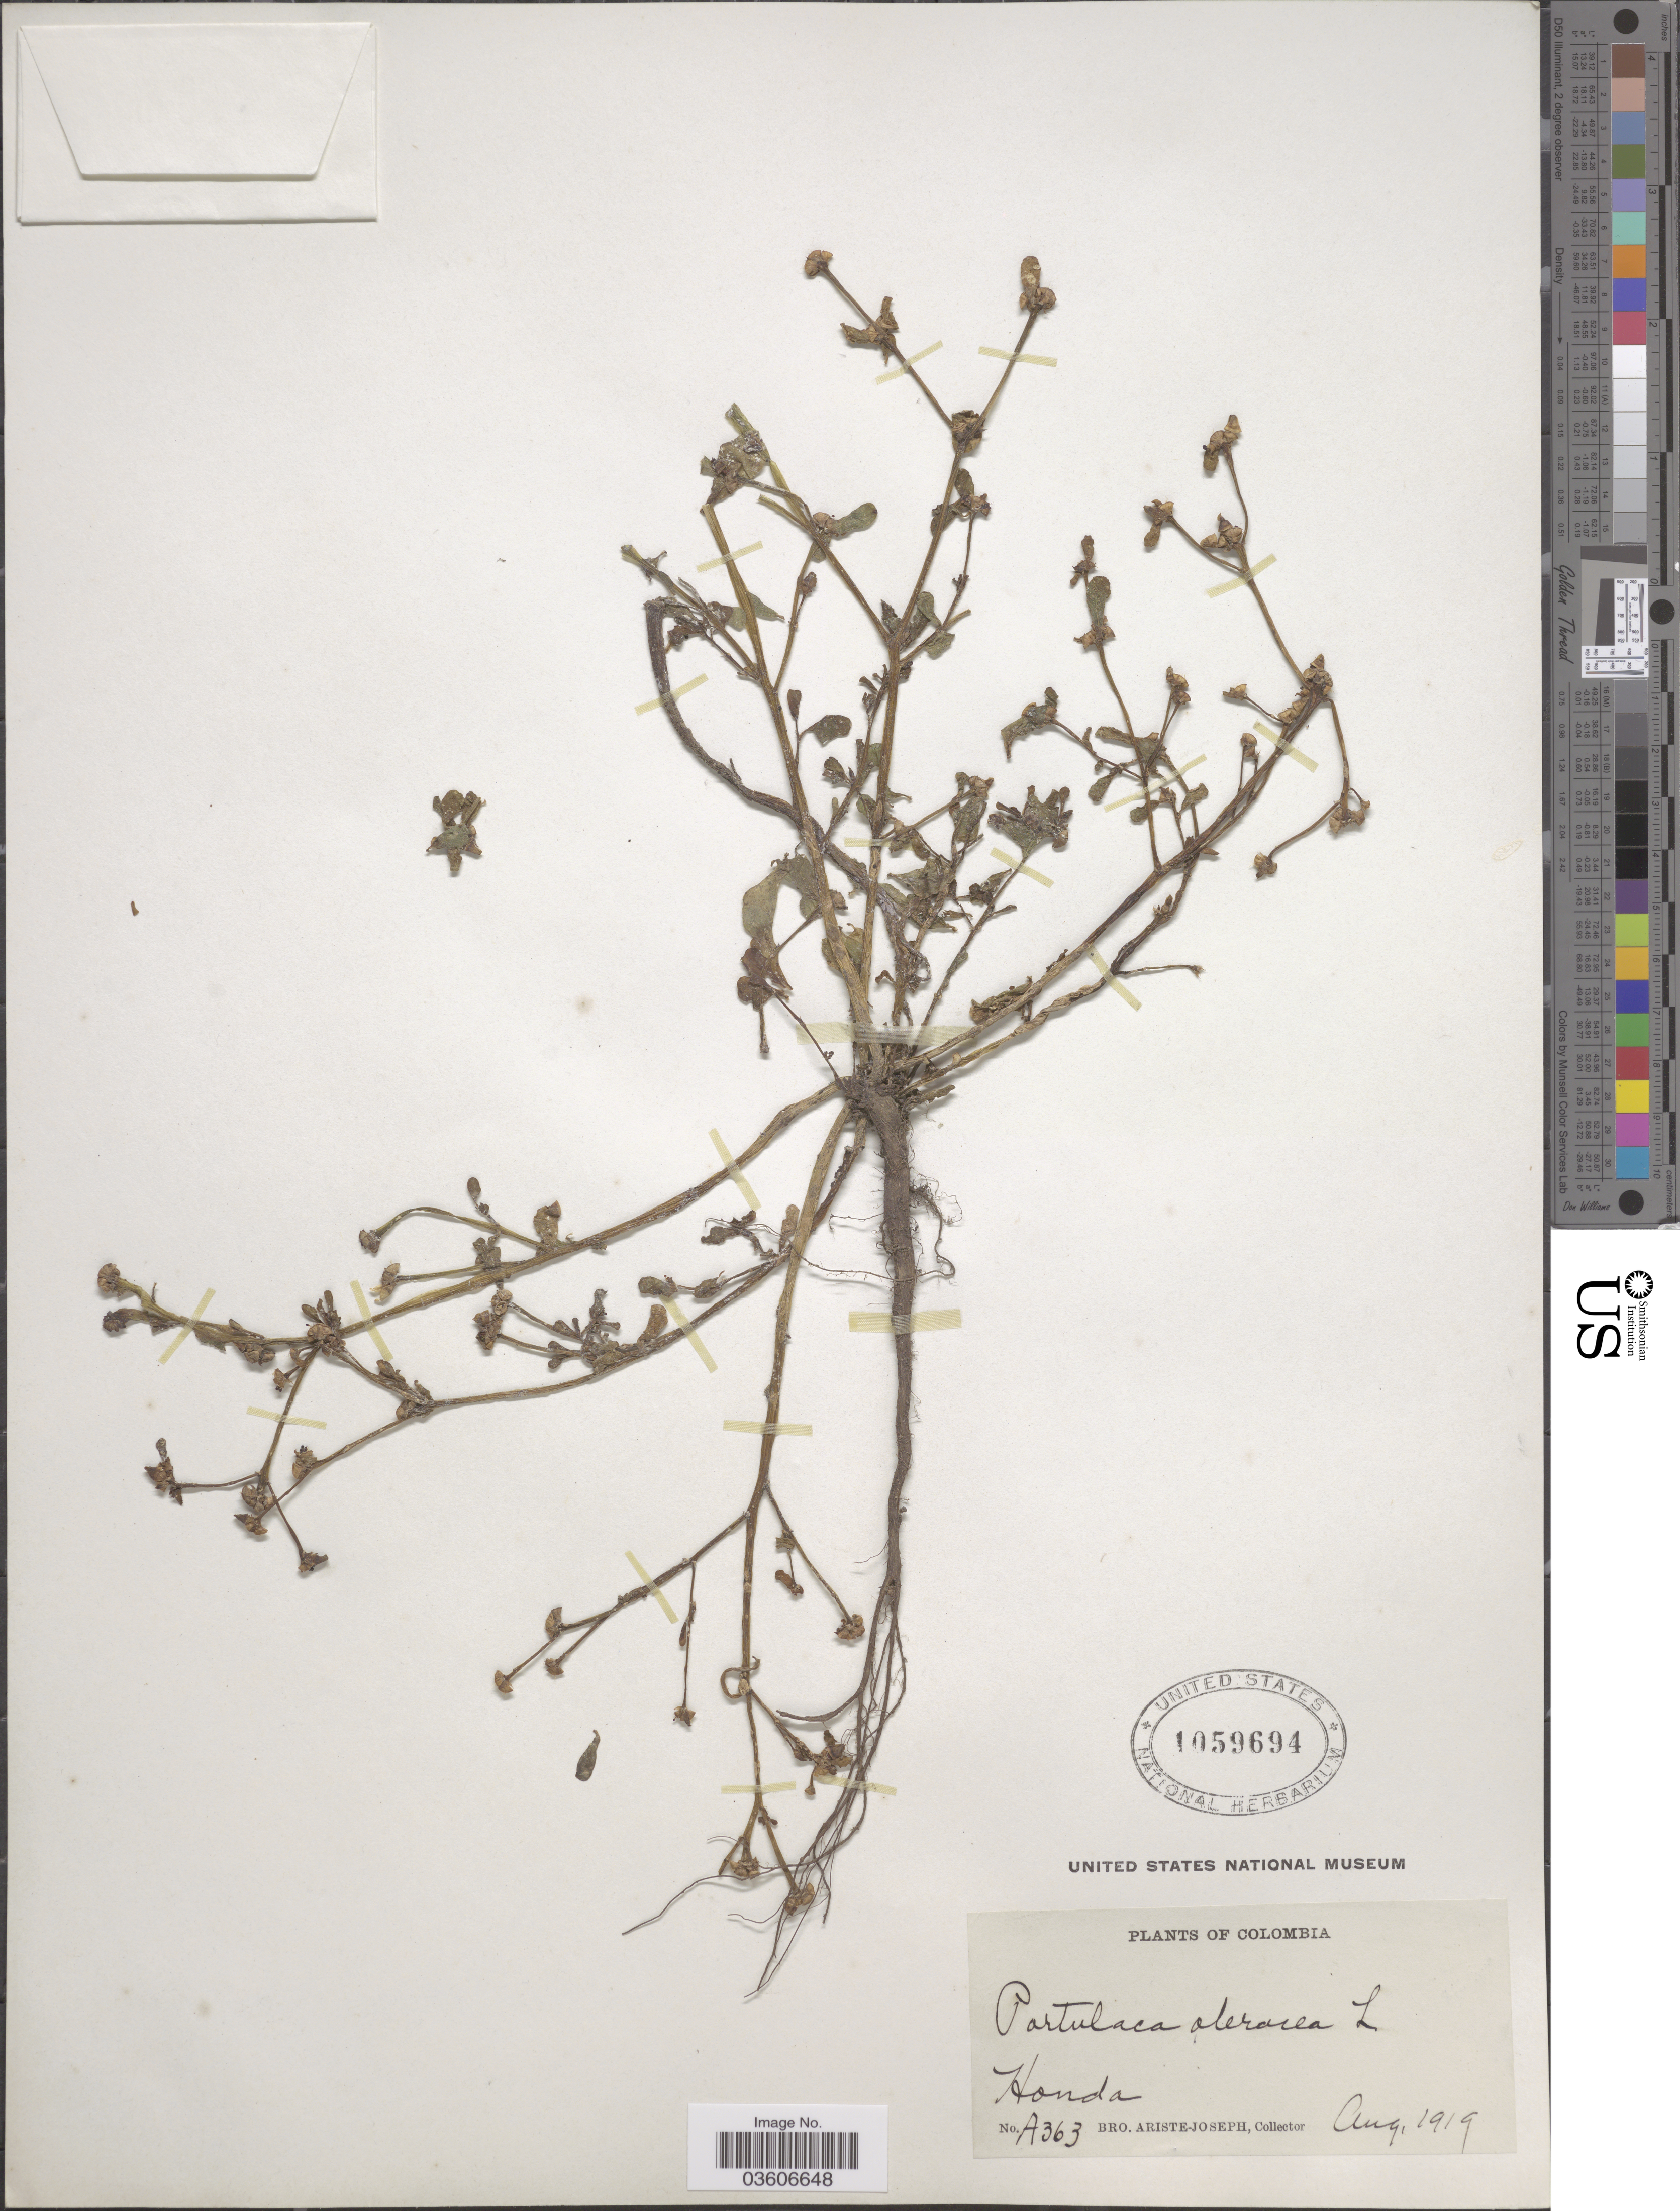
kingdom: Plantae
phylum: Tracheophyta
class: Magnoliopsida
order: Caryophyllales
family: Portulacaceae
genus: Portulaca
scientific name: Portulaca oleracea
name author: L.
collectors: Bro. Ariste-Joseph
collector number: A363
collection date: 1919-08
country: Colombia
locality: Honda.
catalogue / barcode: US 1059694